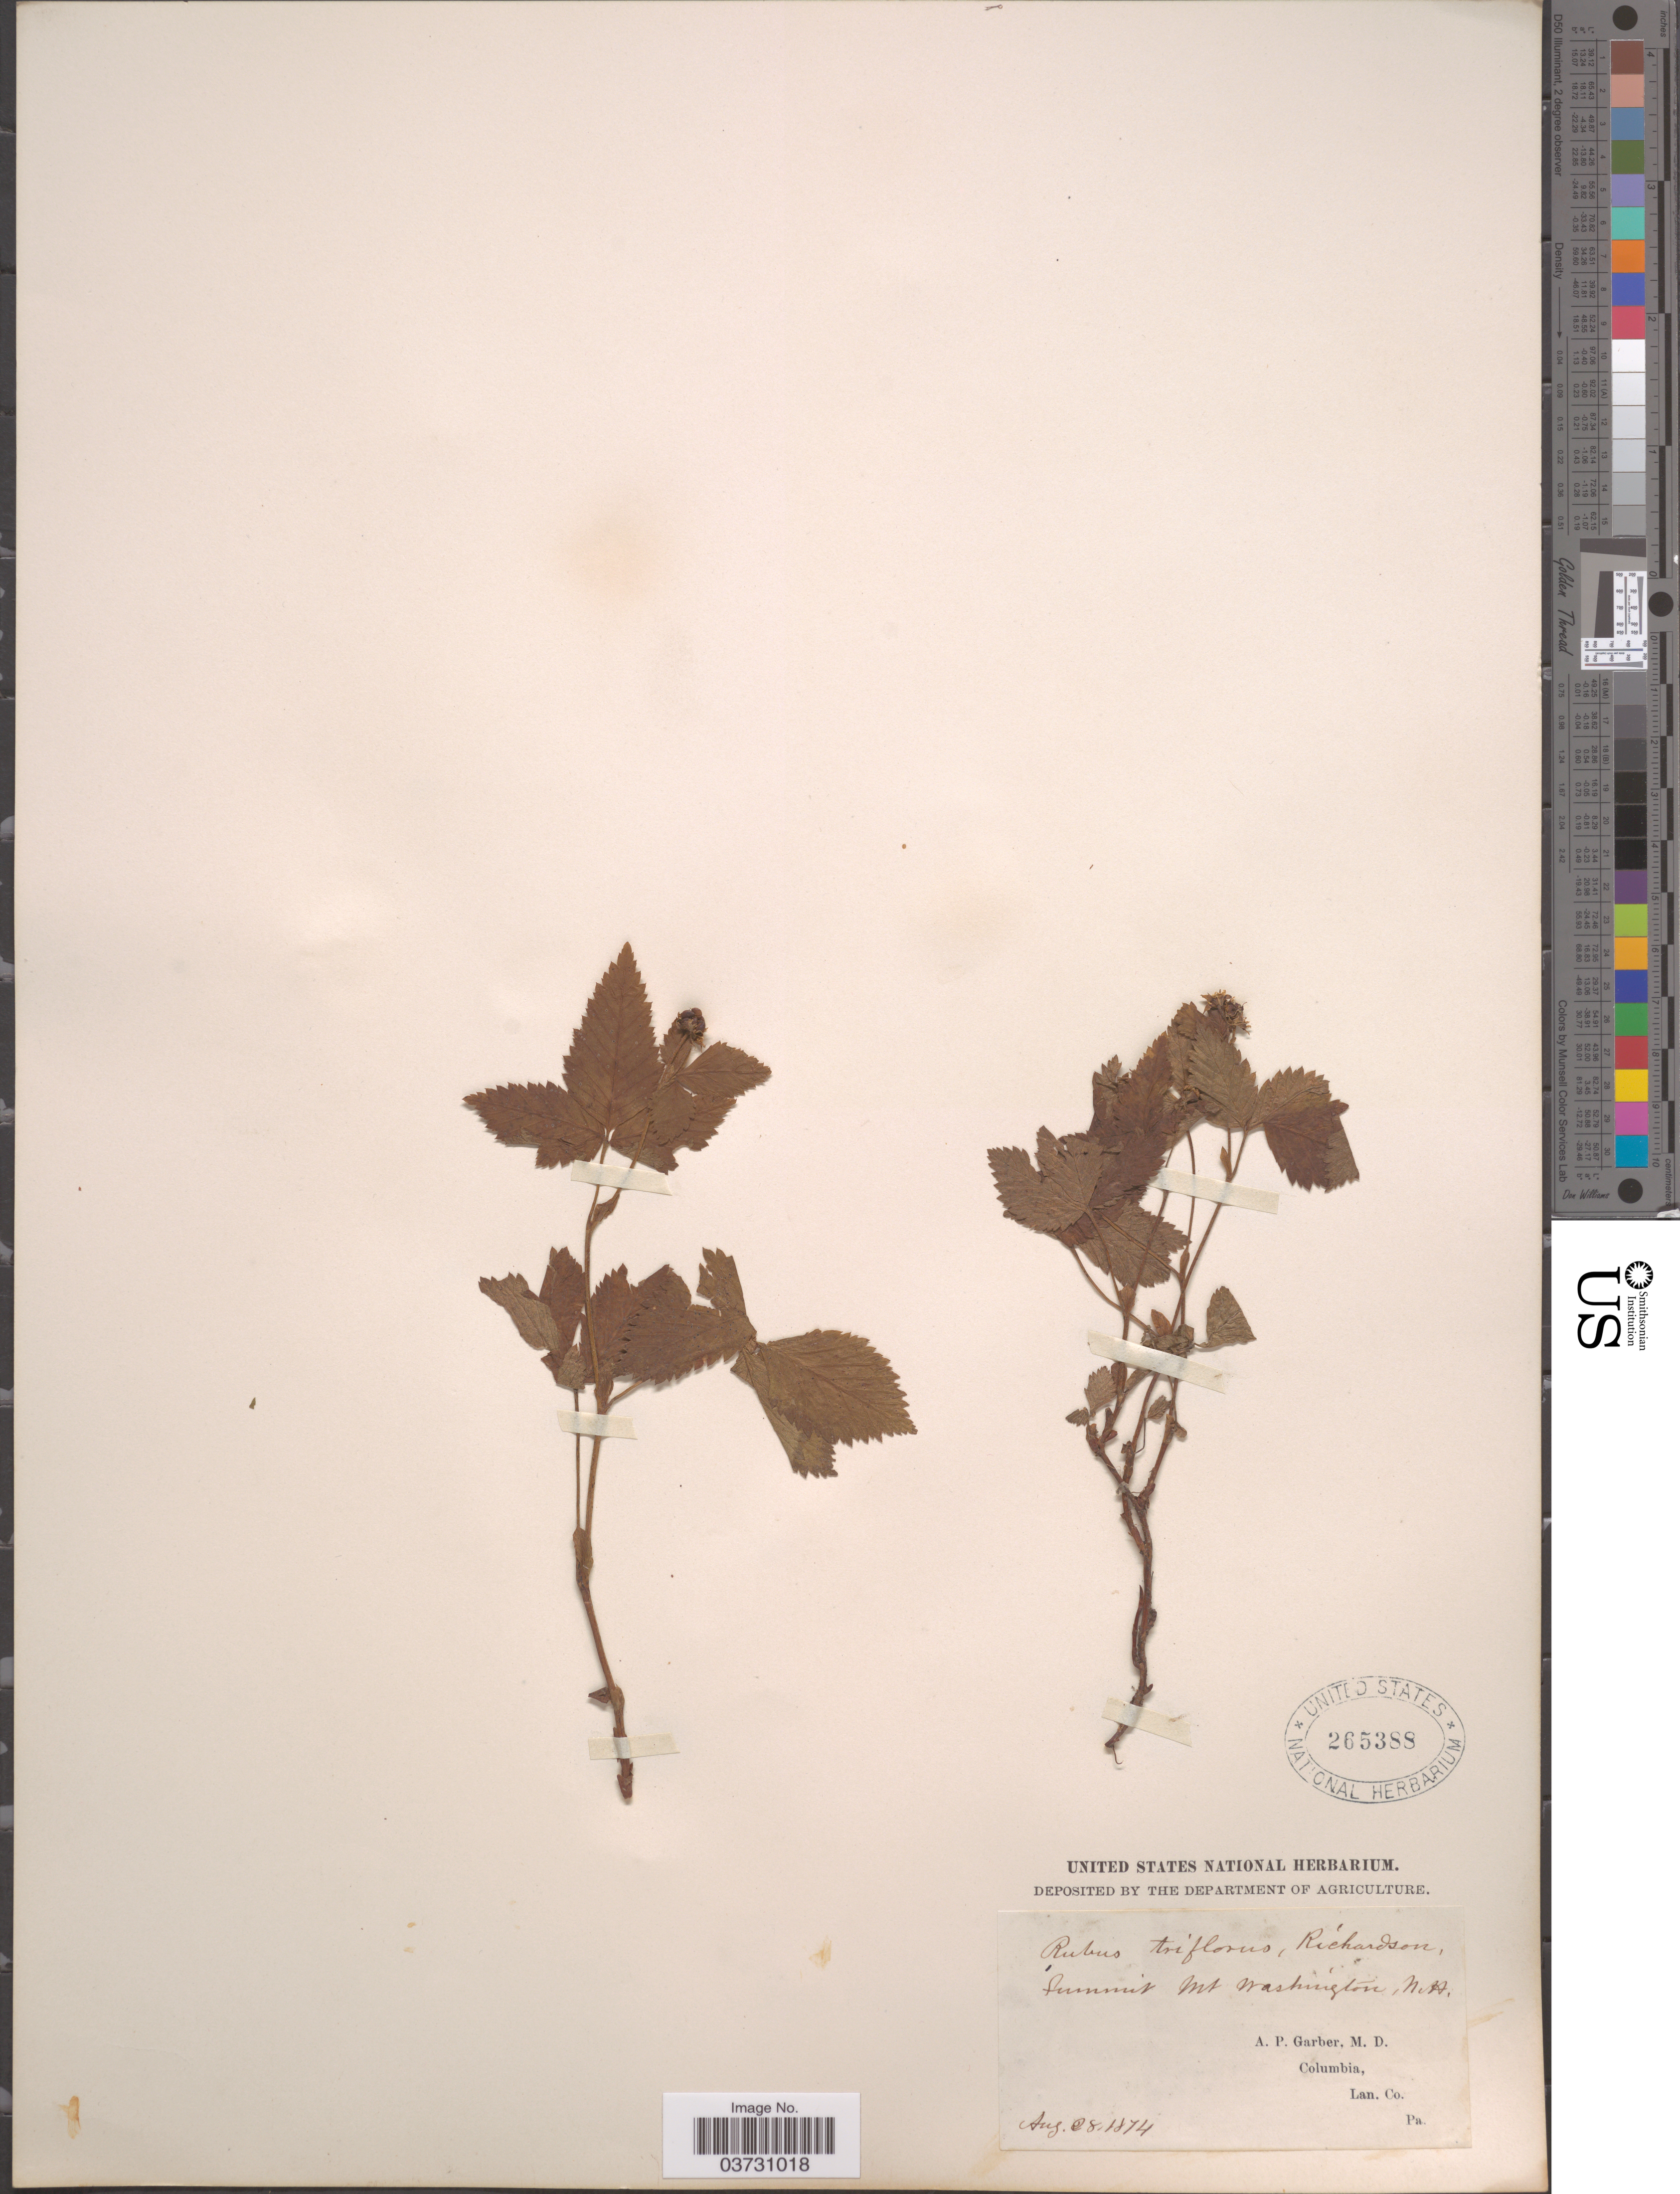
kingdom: Plantae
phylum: Tracheophyta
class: Magnoliopsida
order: Rosales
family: Rosaceae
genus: Rubus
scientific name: Rubus pubescens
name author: Raf.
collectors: A. P. Garber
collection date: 1874-08-28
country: United States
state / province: Pennsylvania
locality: Smmit Mt Washington.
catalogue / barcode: US 265388